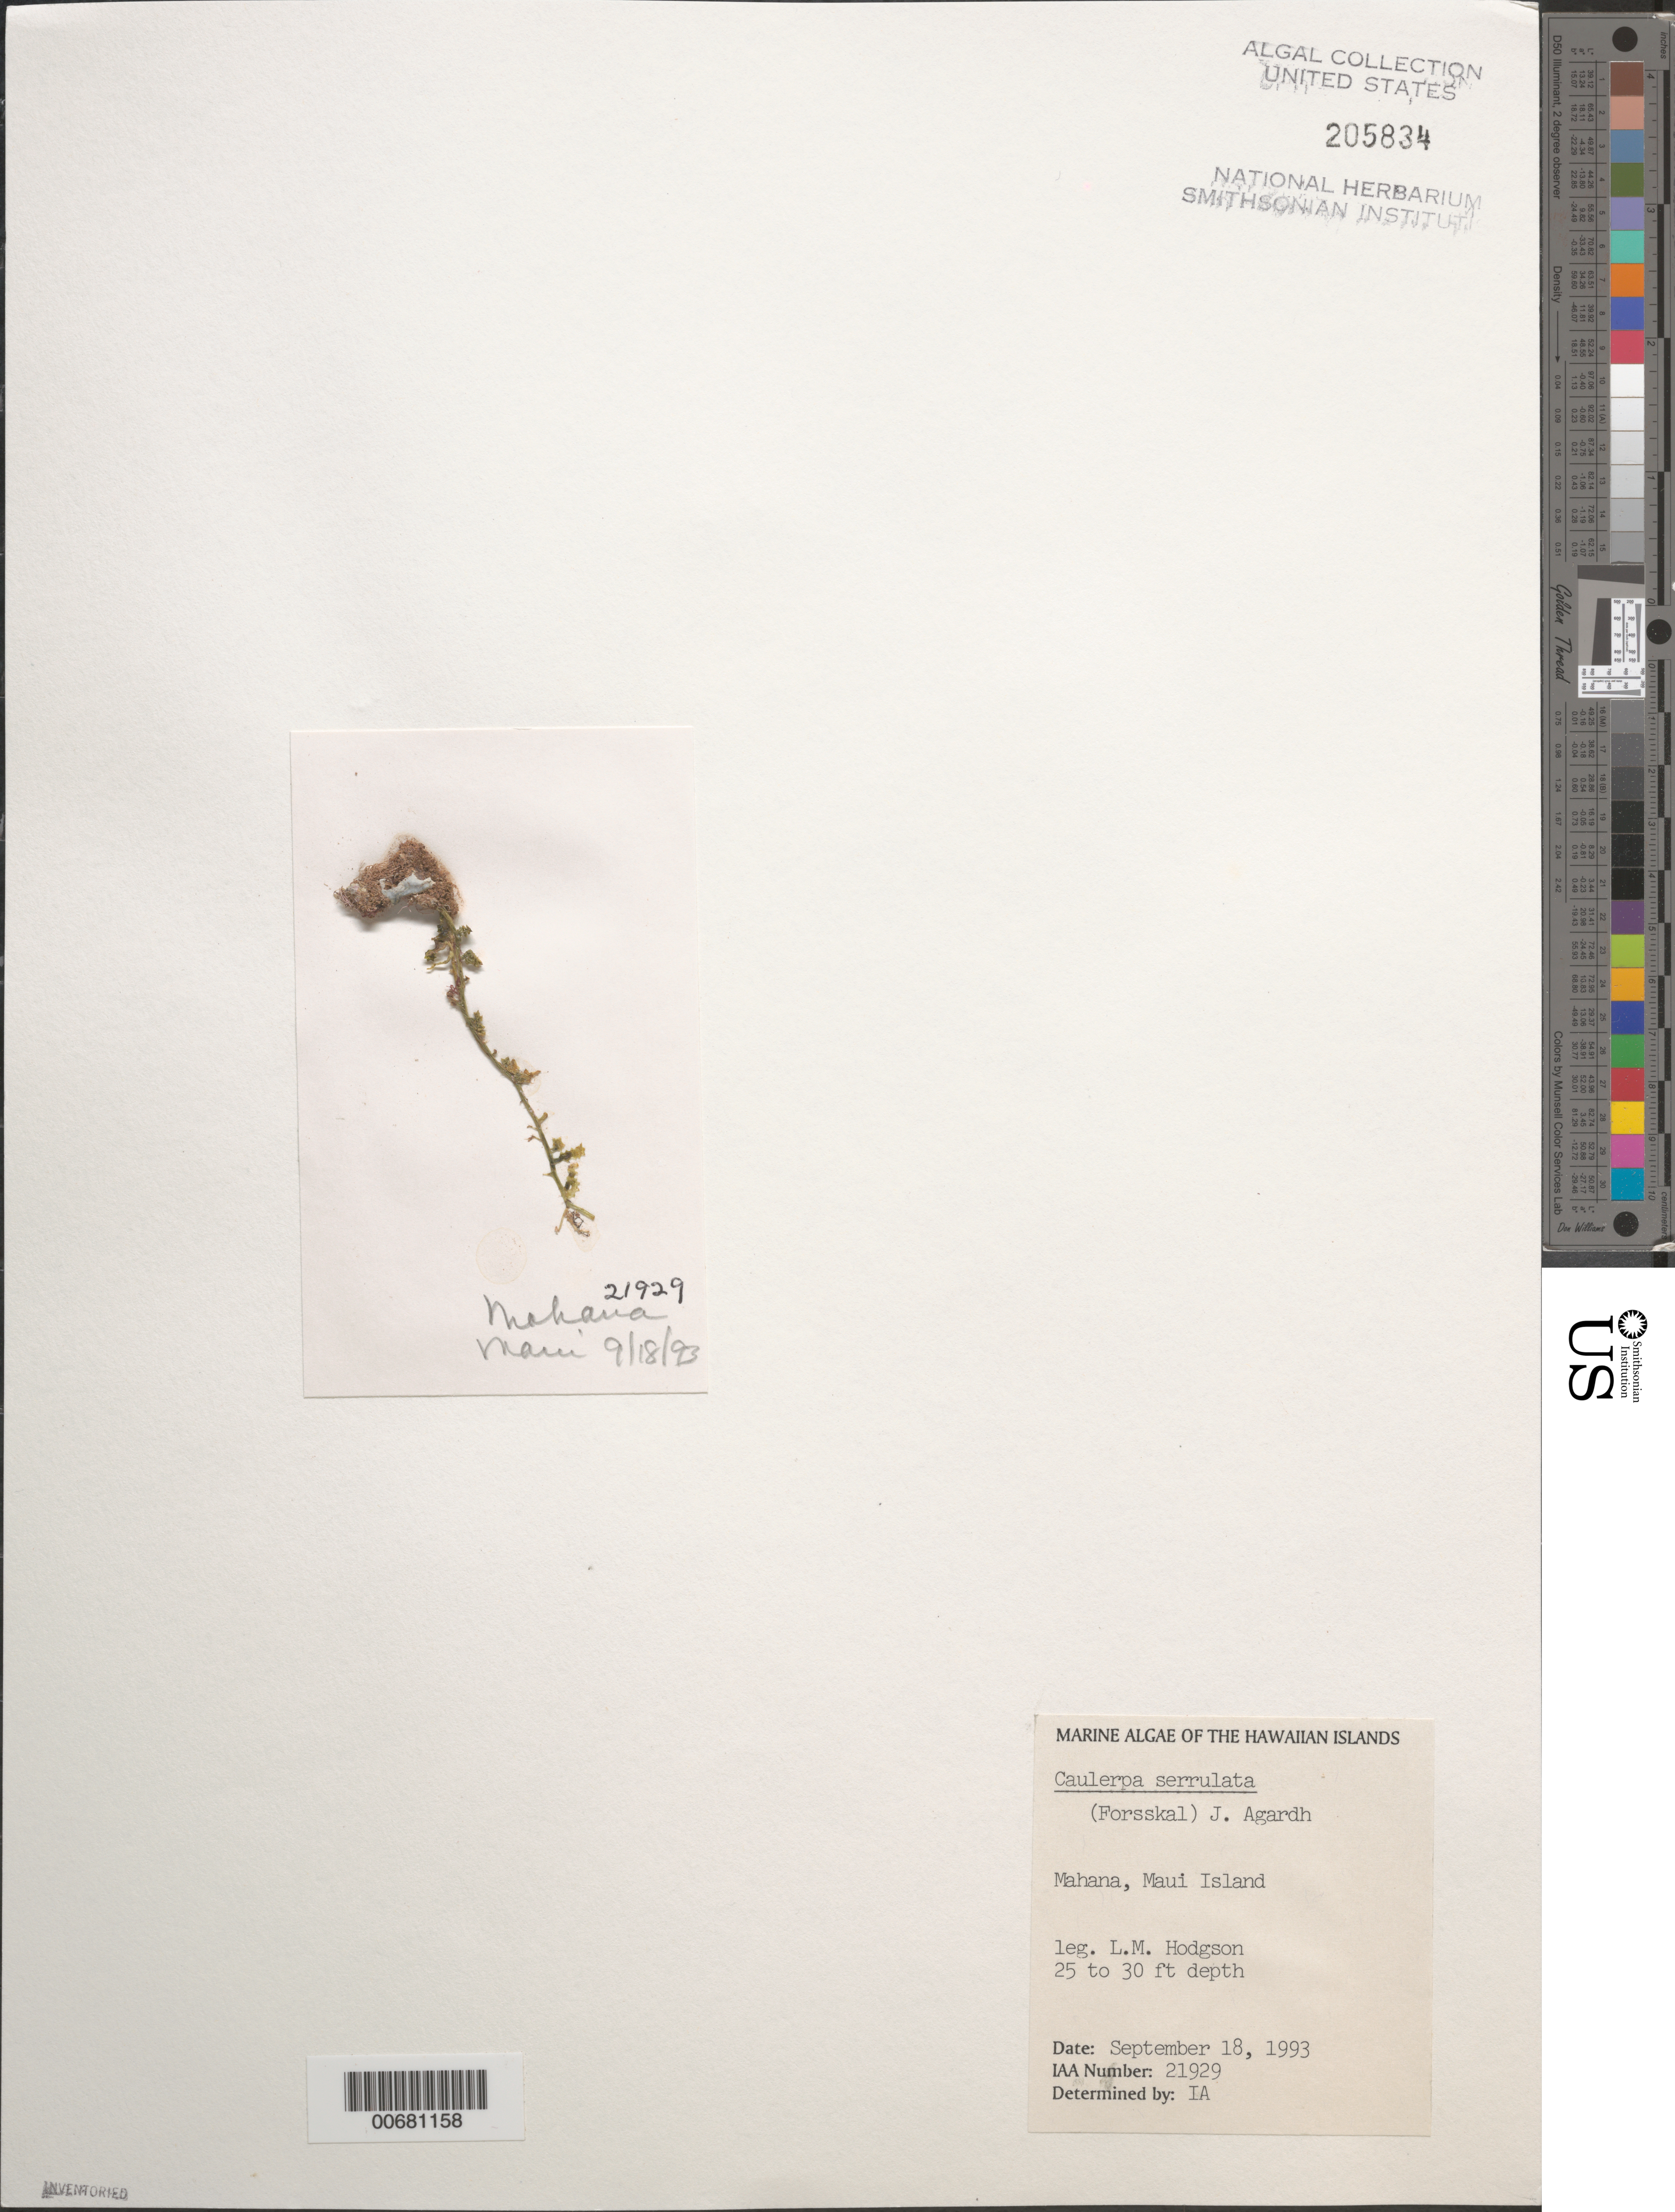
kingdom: Plantae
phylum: Chlorophyta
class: Ulvophyceae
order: Bryopsidales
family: Caulerpaceae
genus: Caulerpa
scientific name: Caulerpa serrulata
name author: (Forssk.) J. Agardh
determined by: Abbott, Isabella A.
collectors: L. M. Hodgson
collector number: IAA 21929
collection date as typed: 18 Sep 1993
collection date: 1993-09-18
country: United States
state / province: Hawaii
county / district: Maui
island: Maui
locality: Mahana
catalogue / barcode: US 205834